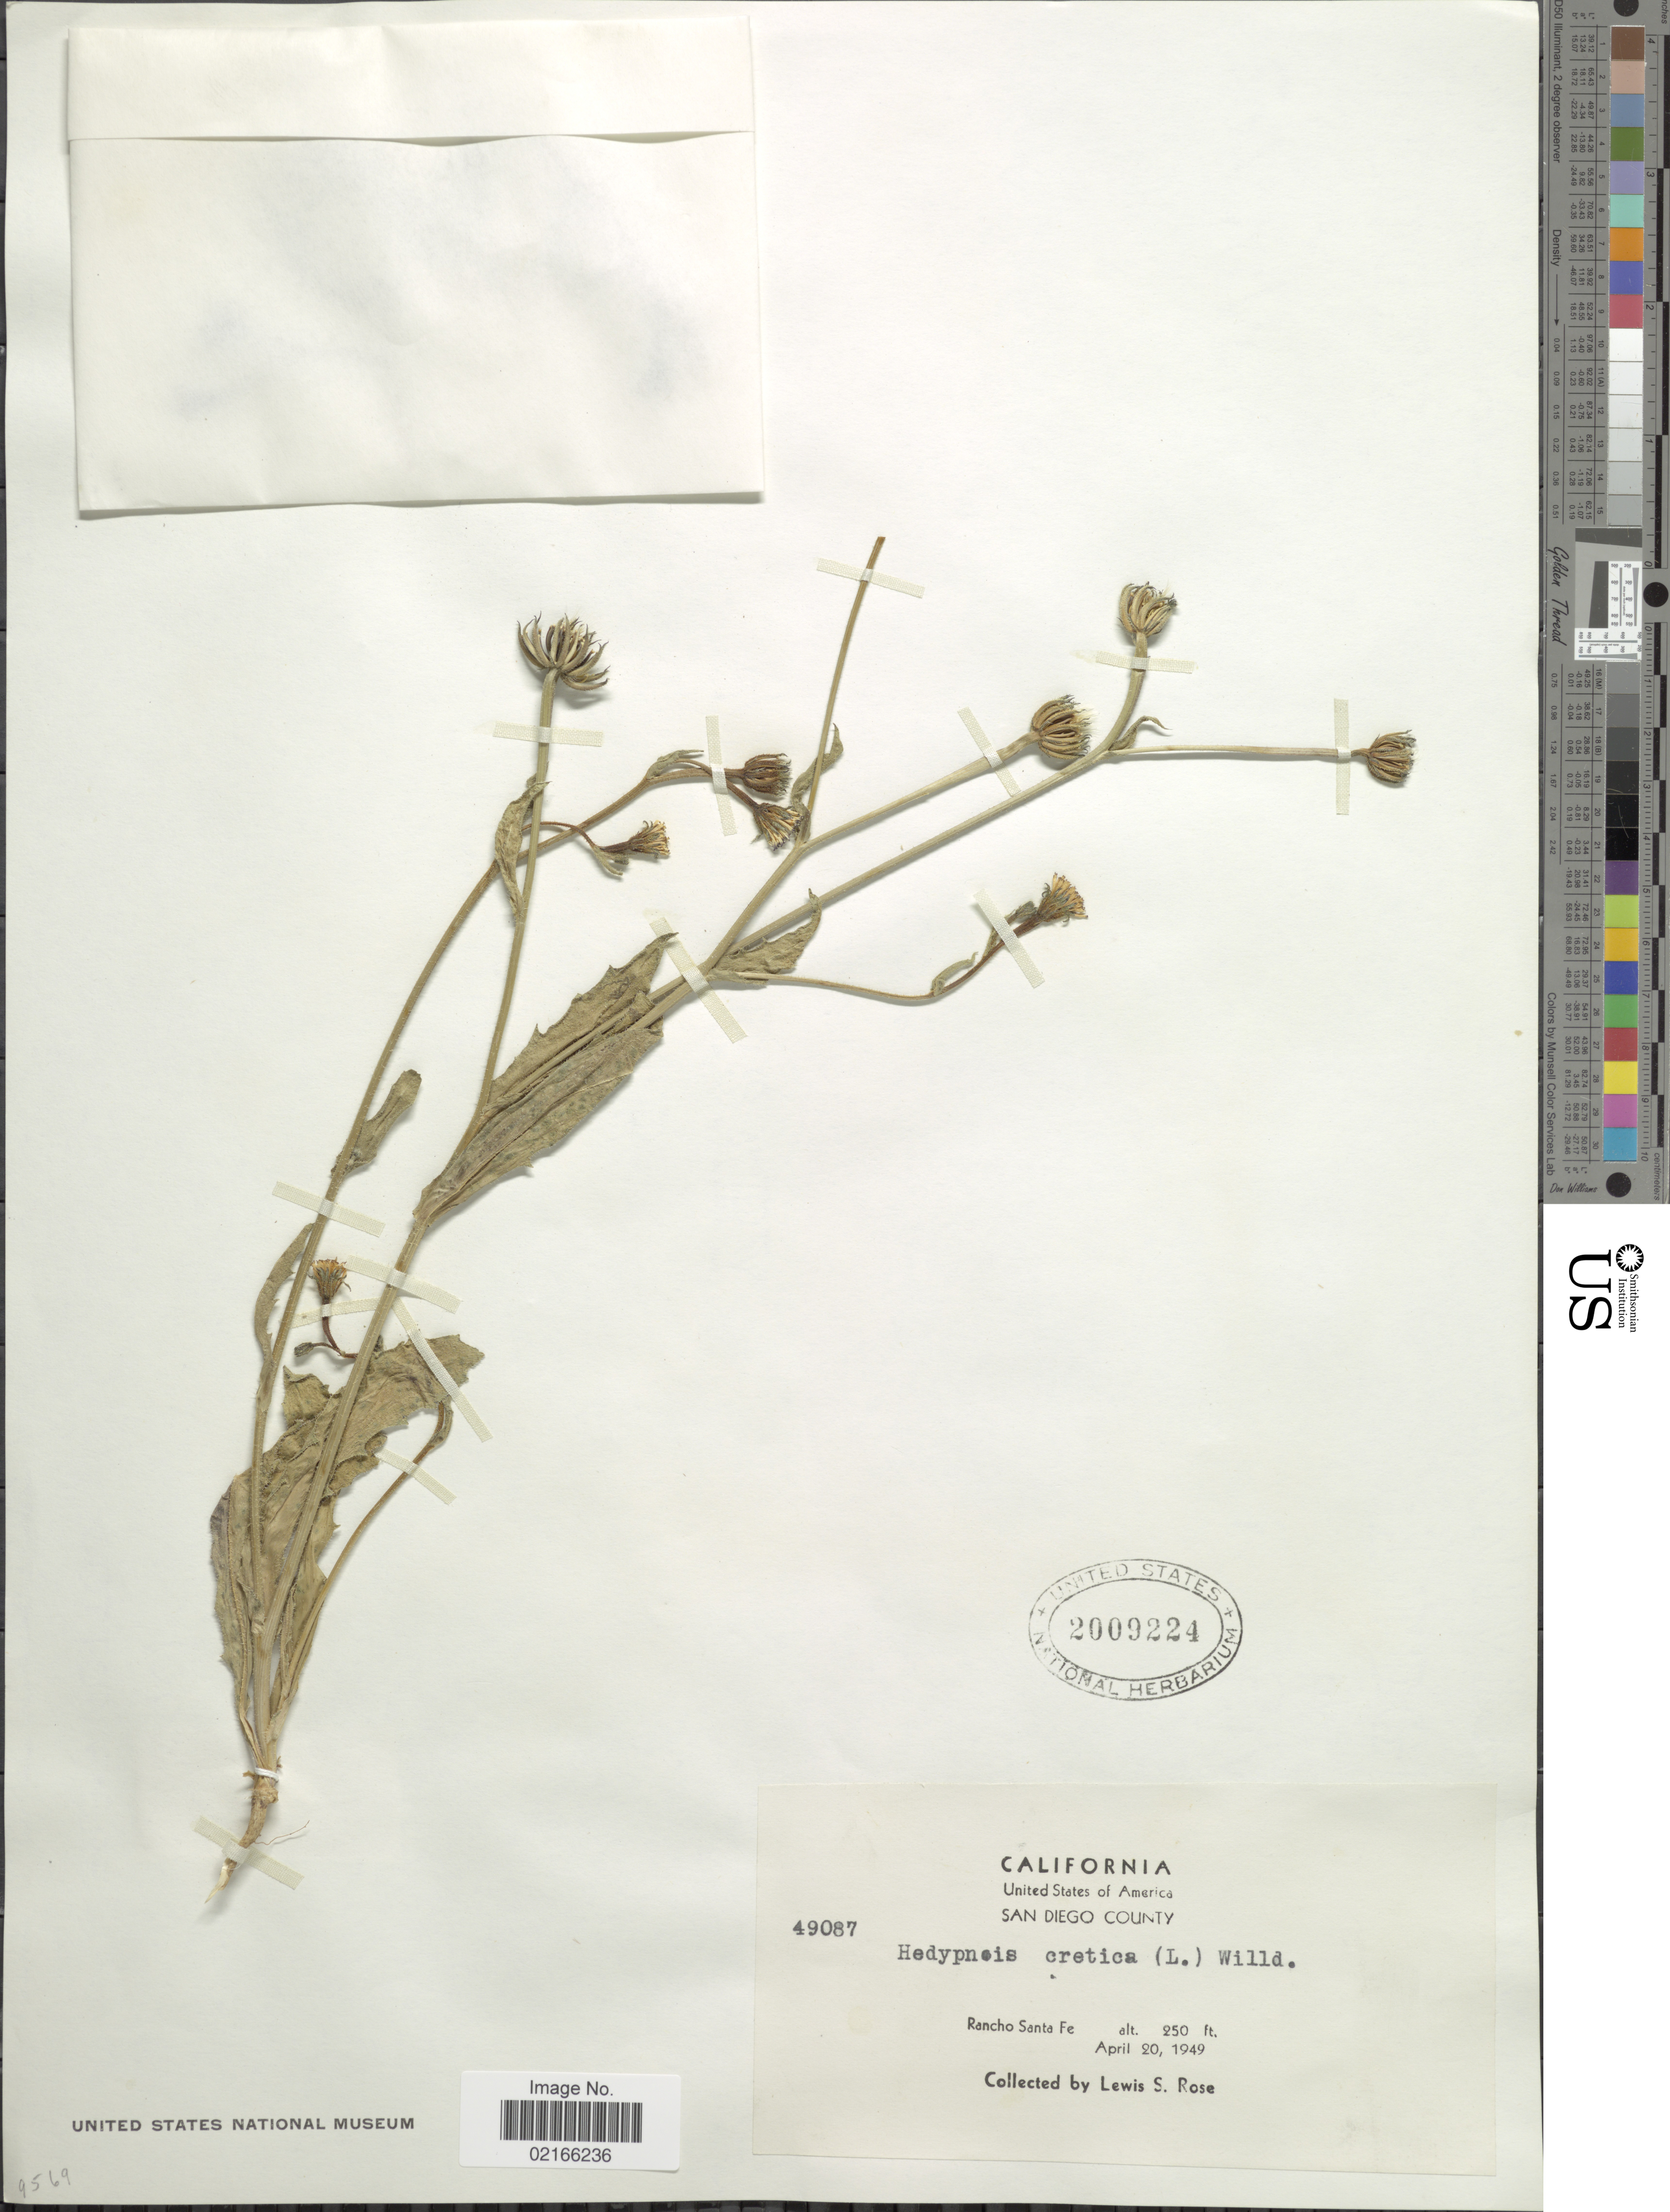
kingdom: Plantae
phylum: Tracheophyta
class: Magnoliopsida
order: Asterales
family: Asteraceae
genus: Hedypnois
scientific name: Hedypnois rhagadioloides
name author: (L.) F.W. Schmidt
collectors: L. S. Rose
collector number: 49087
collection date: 1949-04-20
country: United States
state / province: California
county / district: San Diego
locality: San Diego County. Rancho Santa Fe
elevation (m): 76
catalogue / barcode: US 2009224